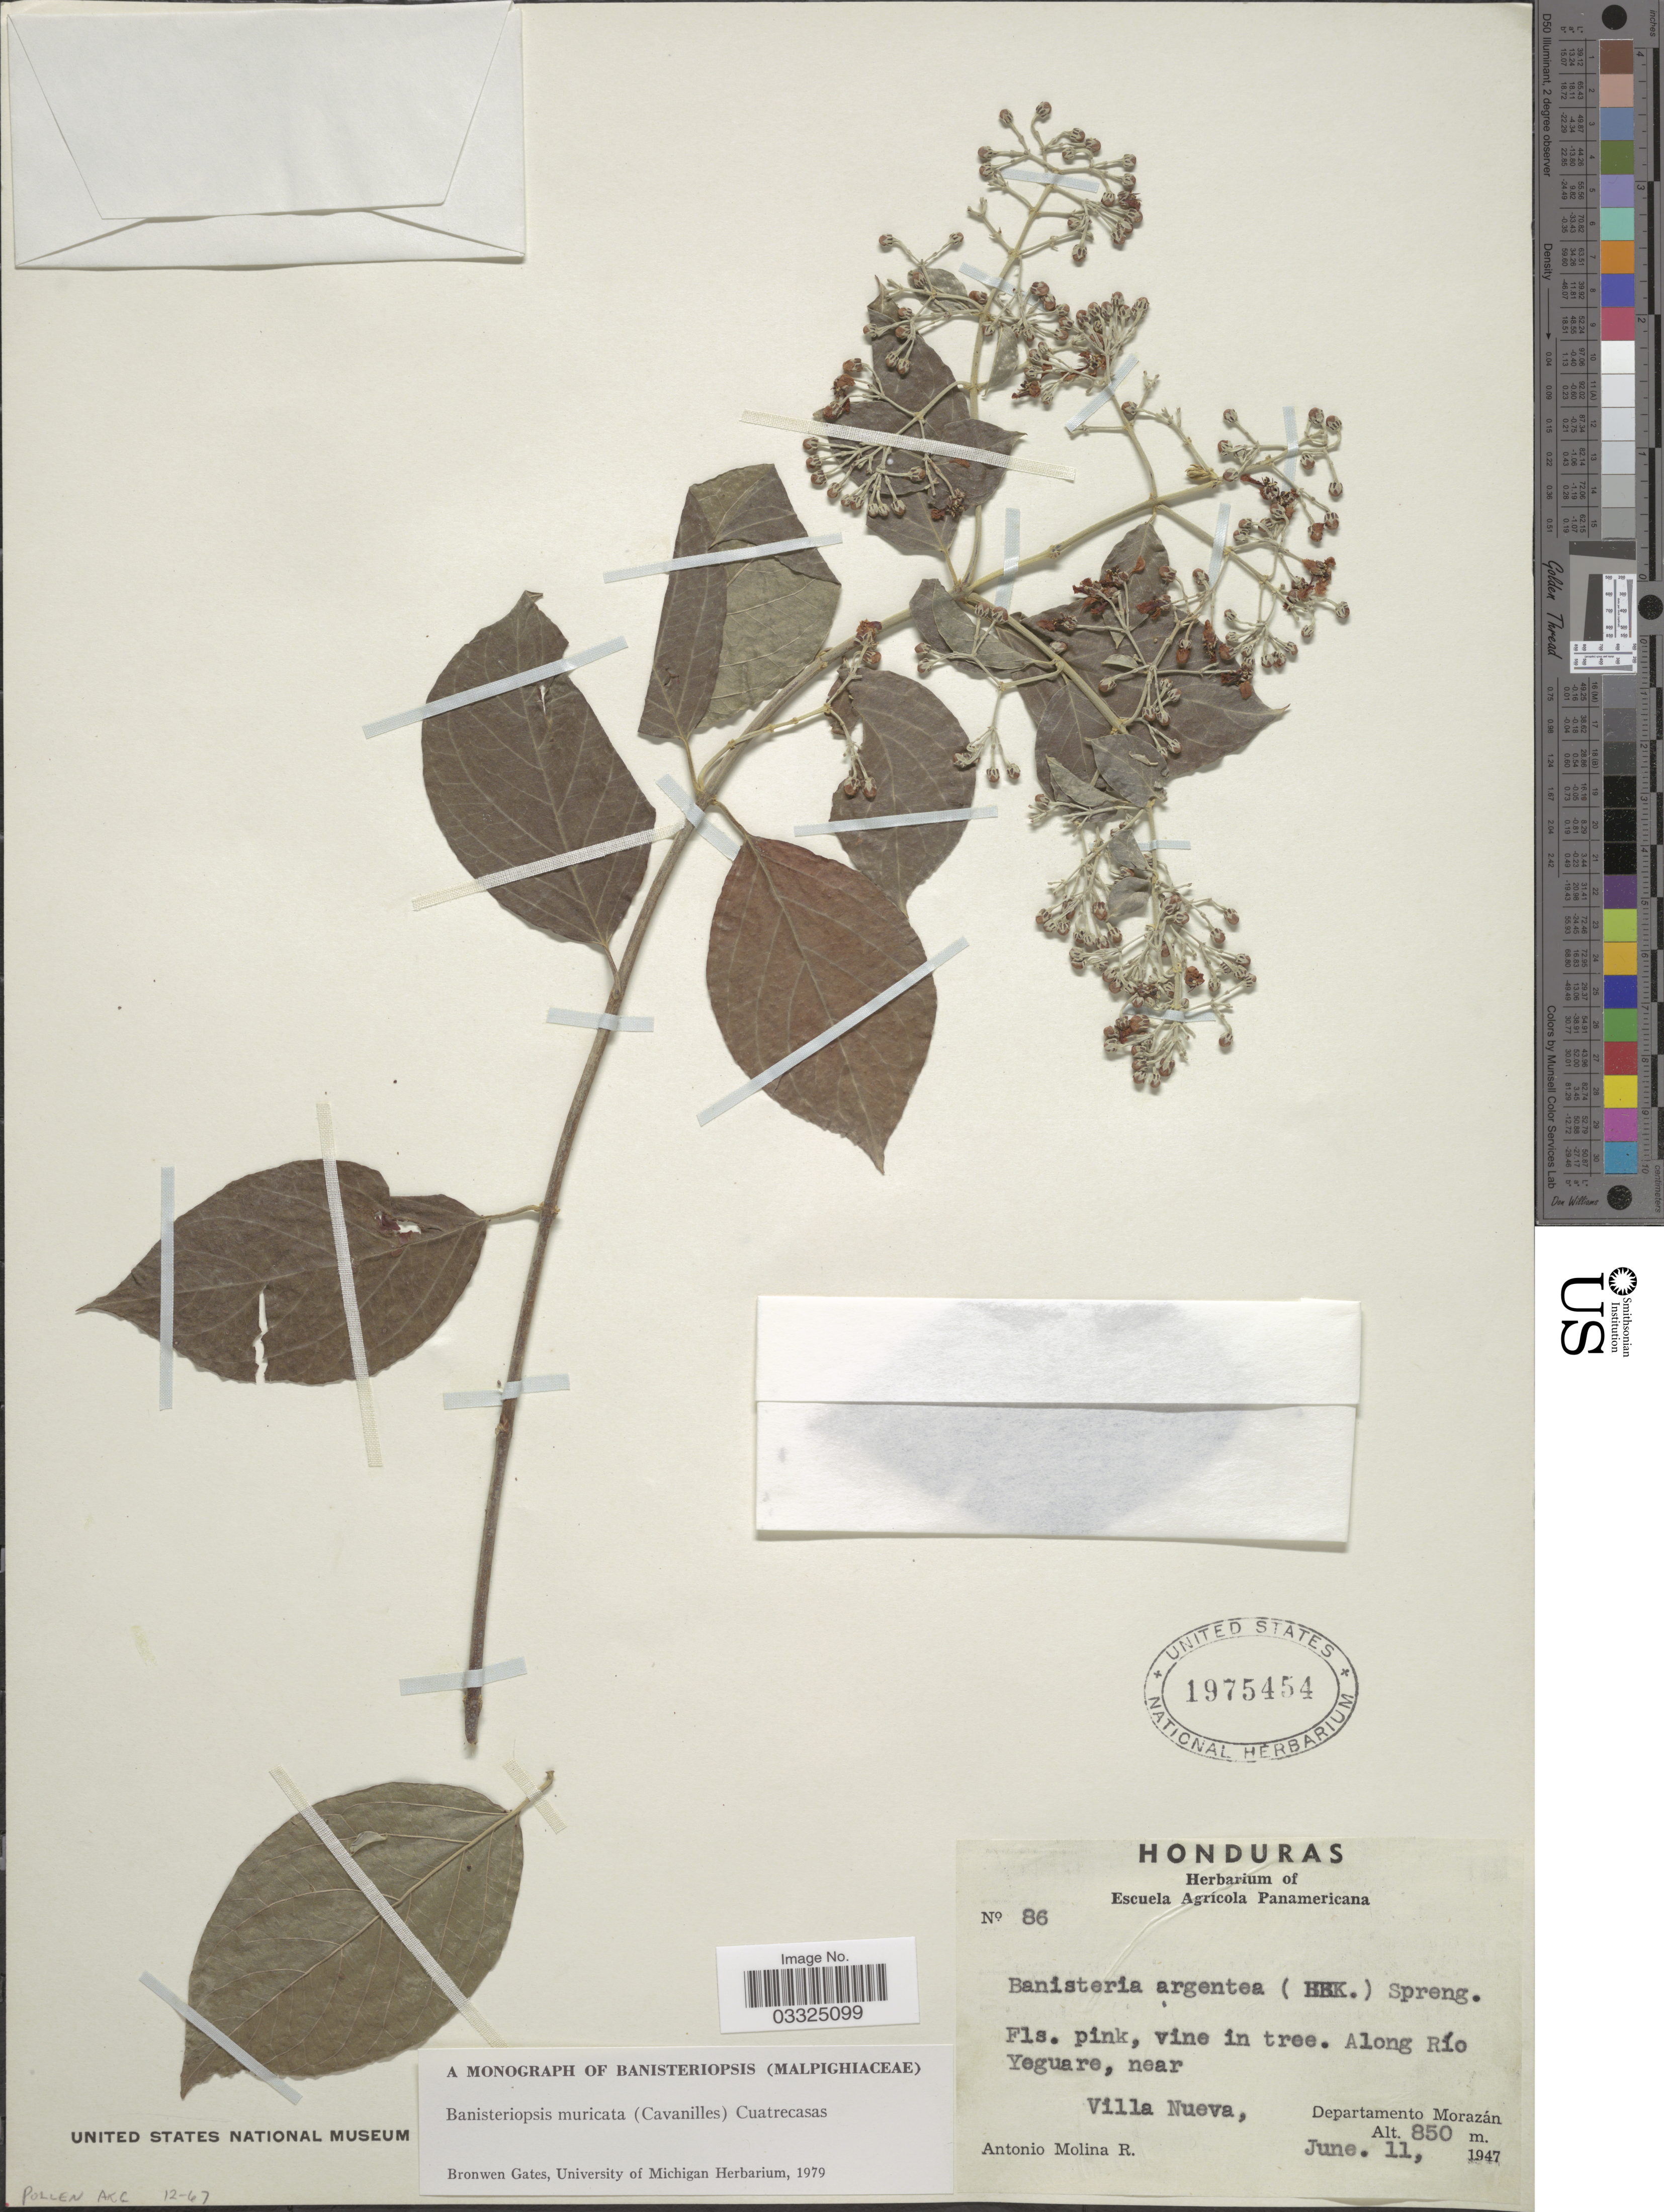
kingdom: Plantae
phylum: Tracheophyta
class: Magnoliopsida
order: Malpighiales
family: Malpighiaceae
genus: Banisteriopsis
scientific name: Banisteriopsis muricata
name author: (Cav.) Cuatrec.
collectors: A. Molina R.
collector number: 86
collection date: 1947-06-11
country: Honduras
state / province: Fco. Morazán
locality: Along Río Yeguare, near Villa Nueva, Departamento Morazán.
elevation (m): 850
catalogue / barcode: US 1975454